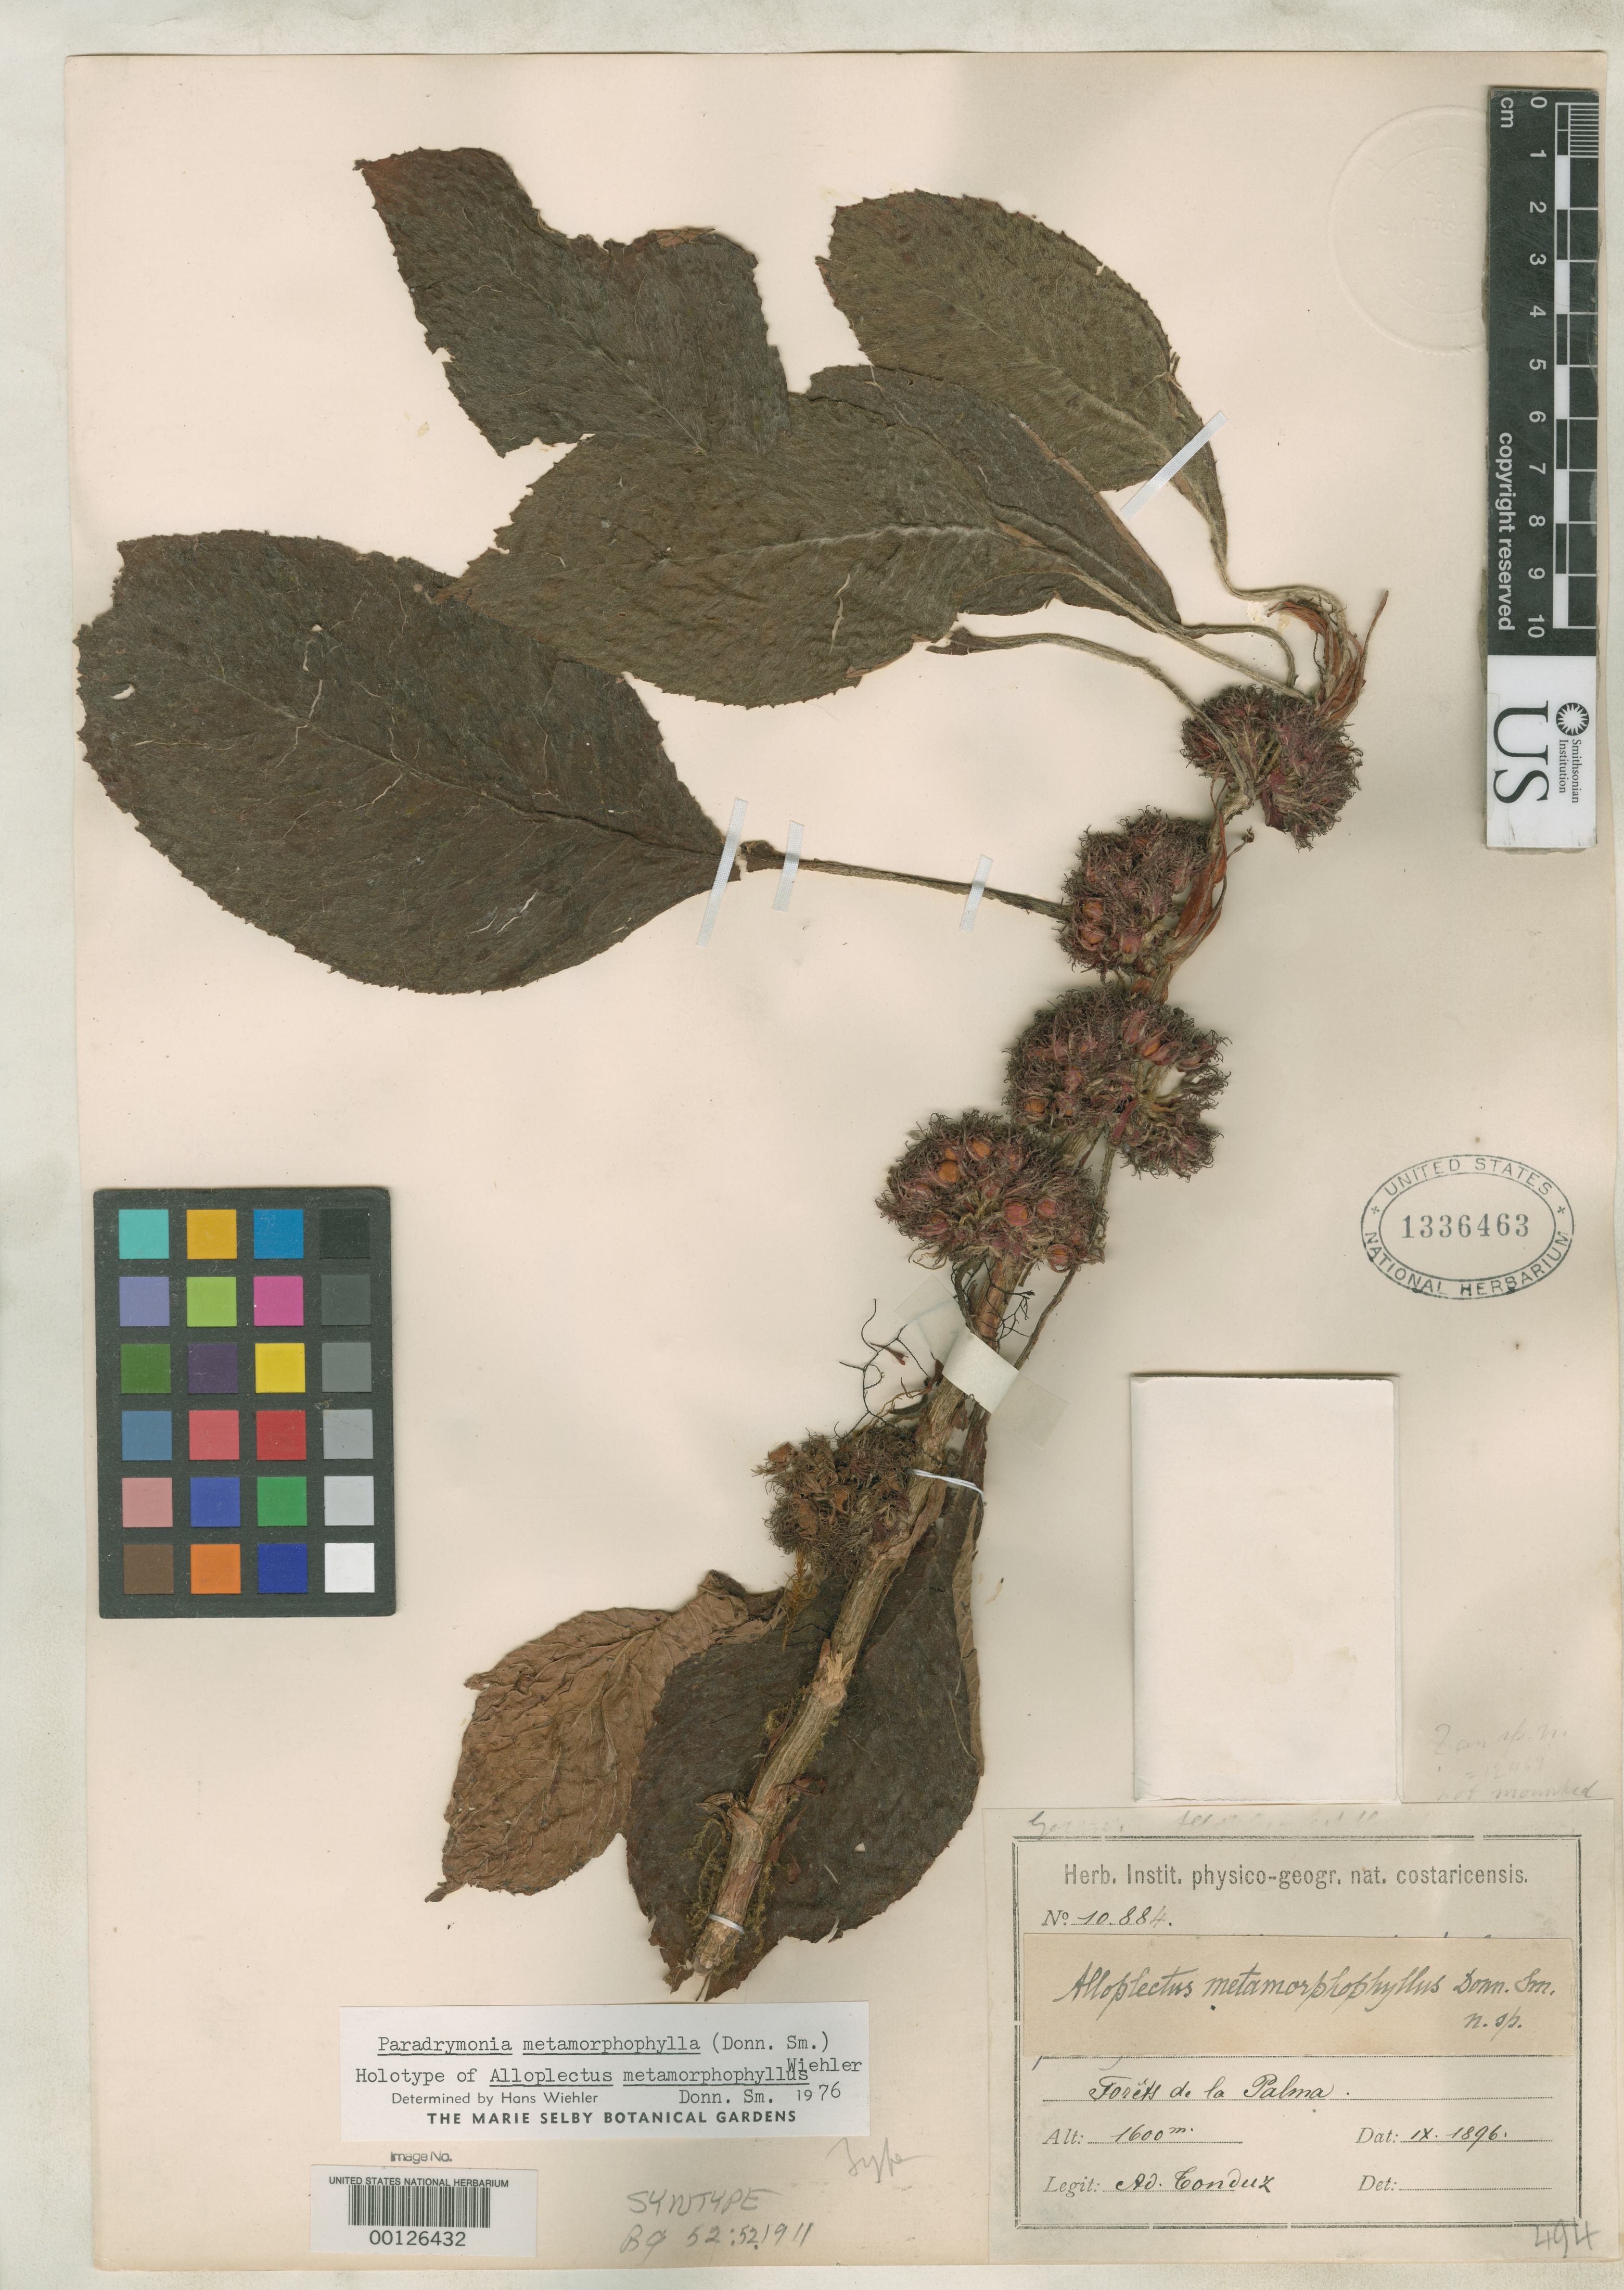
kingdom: Plantae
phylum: Tracheophyta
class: Magnoliopsida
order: Lamiales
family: Gesneriaceae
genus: Alloplectus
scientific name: Alloplectus metamorphophyllus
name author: Donn. Sm.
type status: Lectotype; Syntype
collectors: A. Tonduz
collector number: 10884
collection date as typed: Sep 1896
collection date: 1896-09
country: Costa Rica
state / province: San José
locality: La Palma.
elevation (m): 1600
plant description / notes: Specimen annotated by H. Wiehler (1976) as "holotype".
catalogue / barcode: US 1336463